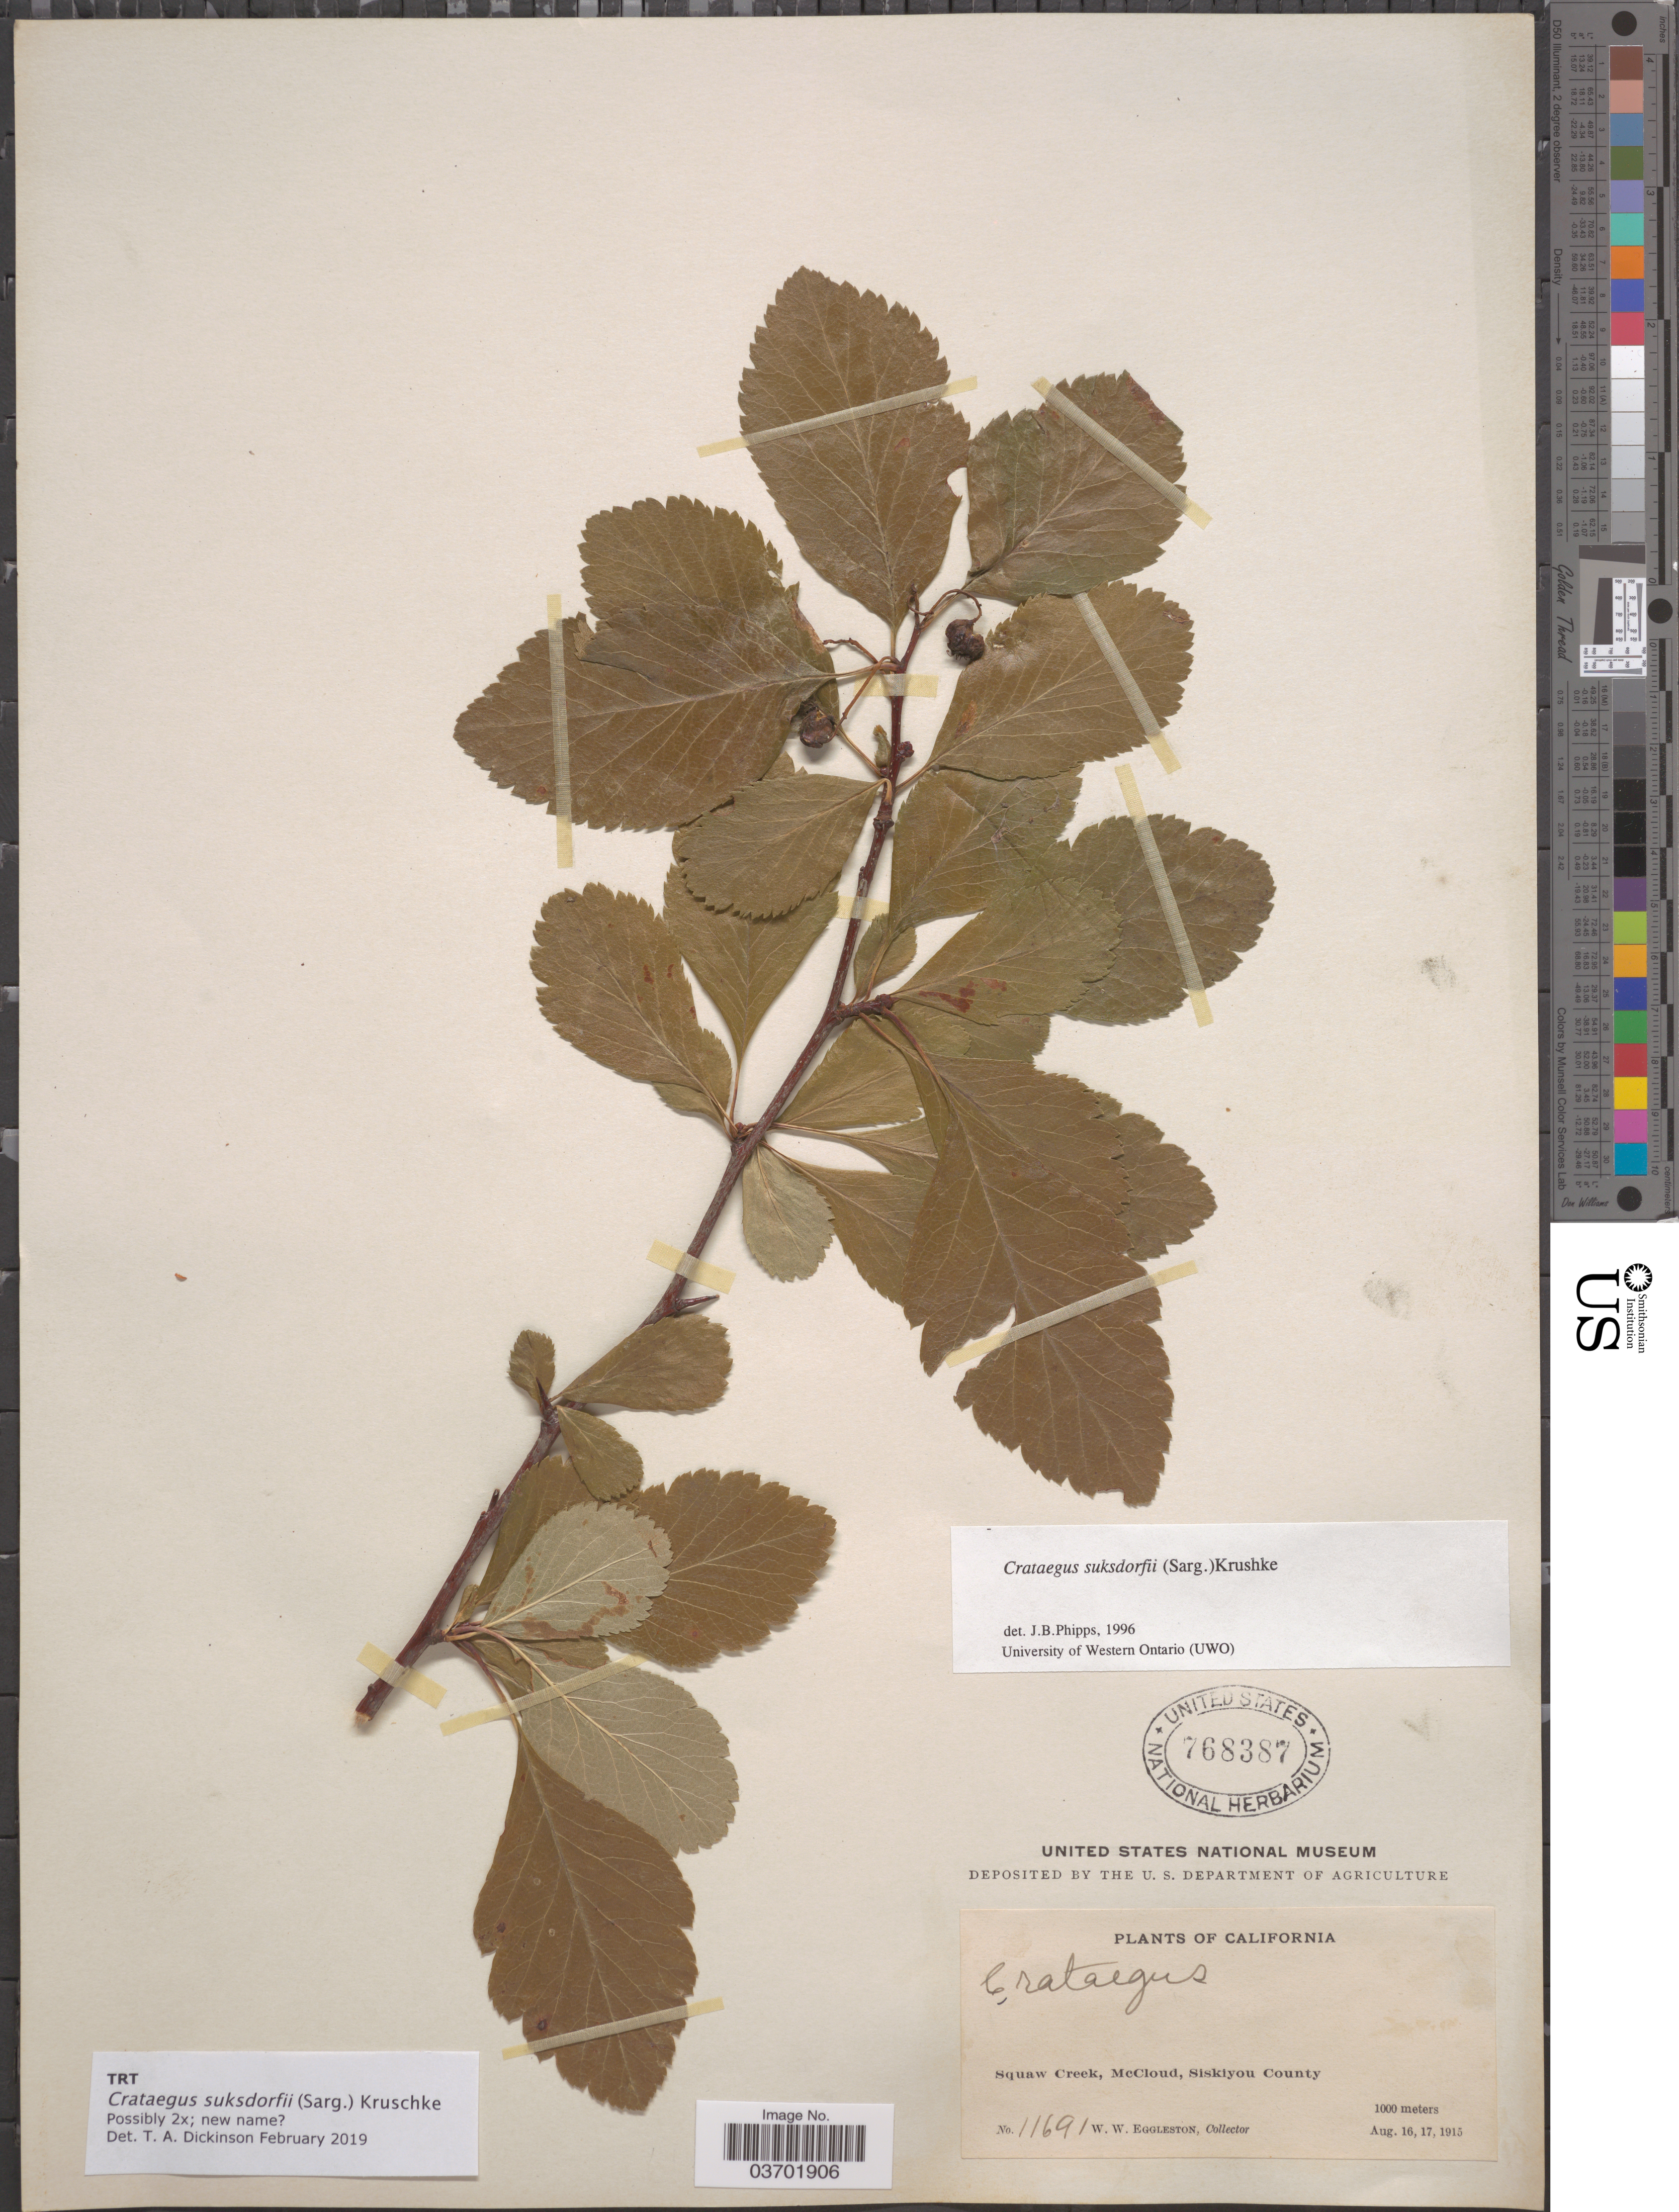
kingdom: Plantae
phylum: Tracheophyta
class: Magnoliopsida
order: Rosales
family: Rosaceae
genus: Crataegus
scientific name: Crataegus suksdorfii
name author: (Sarg.) Kruschke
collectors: W. W. Eggleston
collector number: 11691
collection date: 1915-08-16/1915-08-17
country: United States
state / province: California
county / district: Siskiyou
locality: Squaw Creek, McCloud, Siskiyou County.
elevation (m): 1000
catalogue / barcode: US 768387